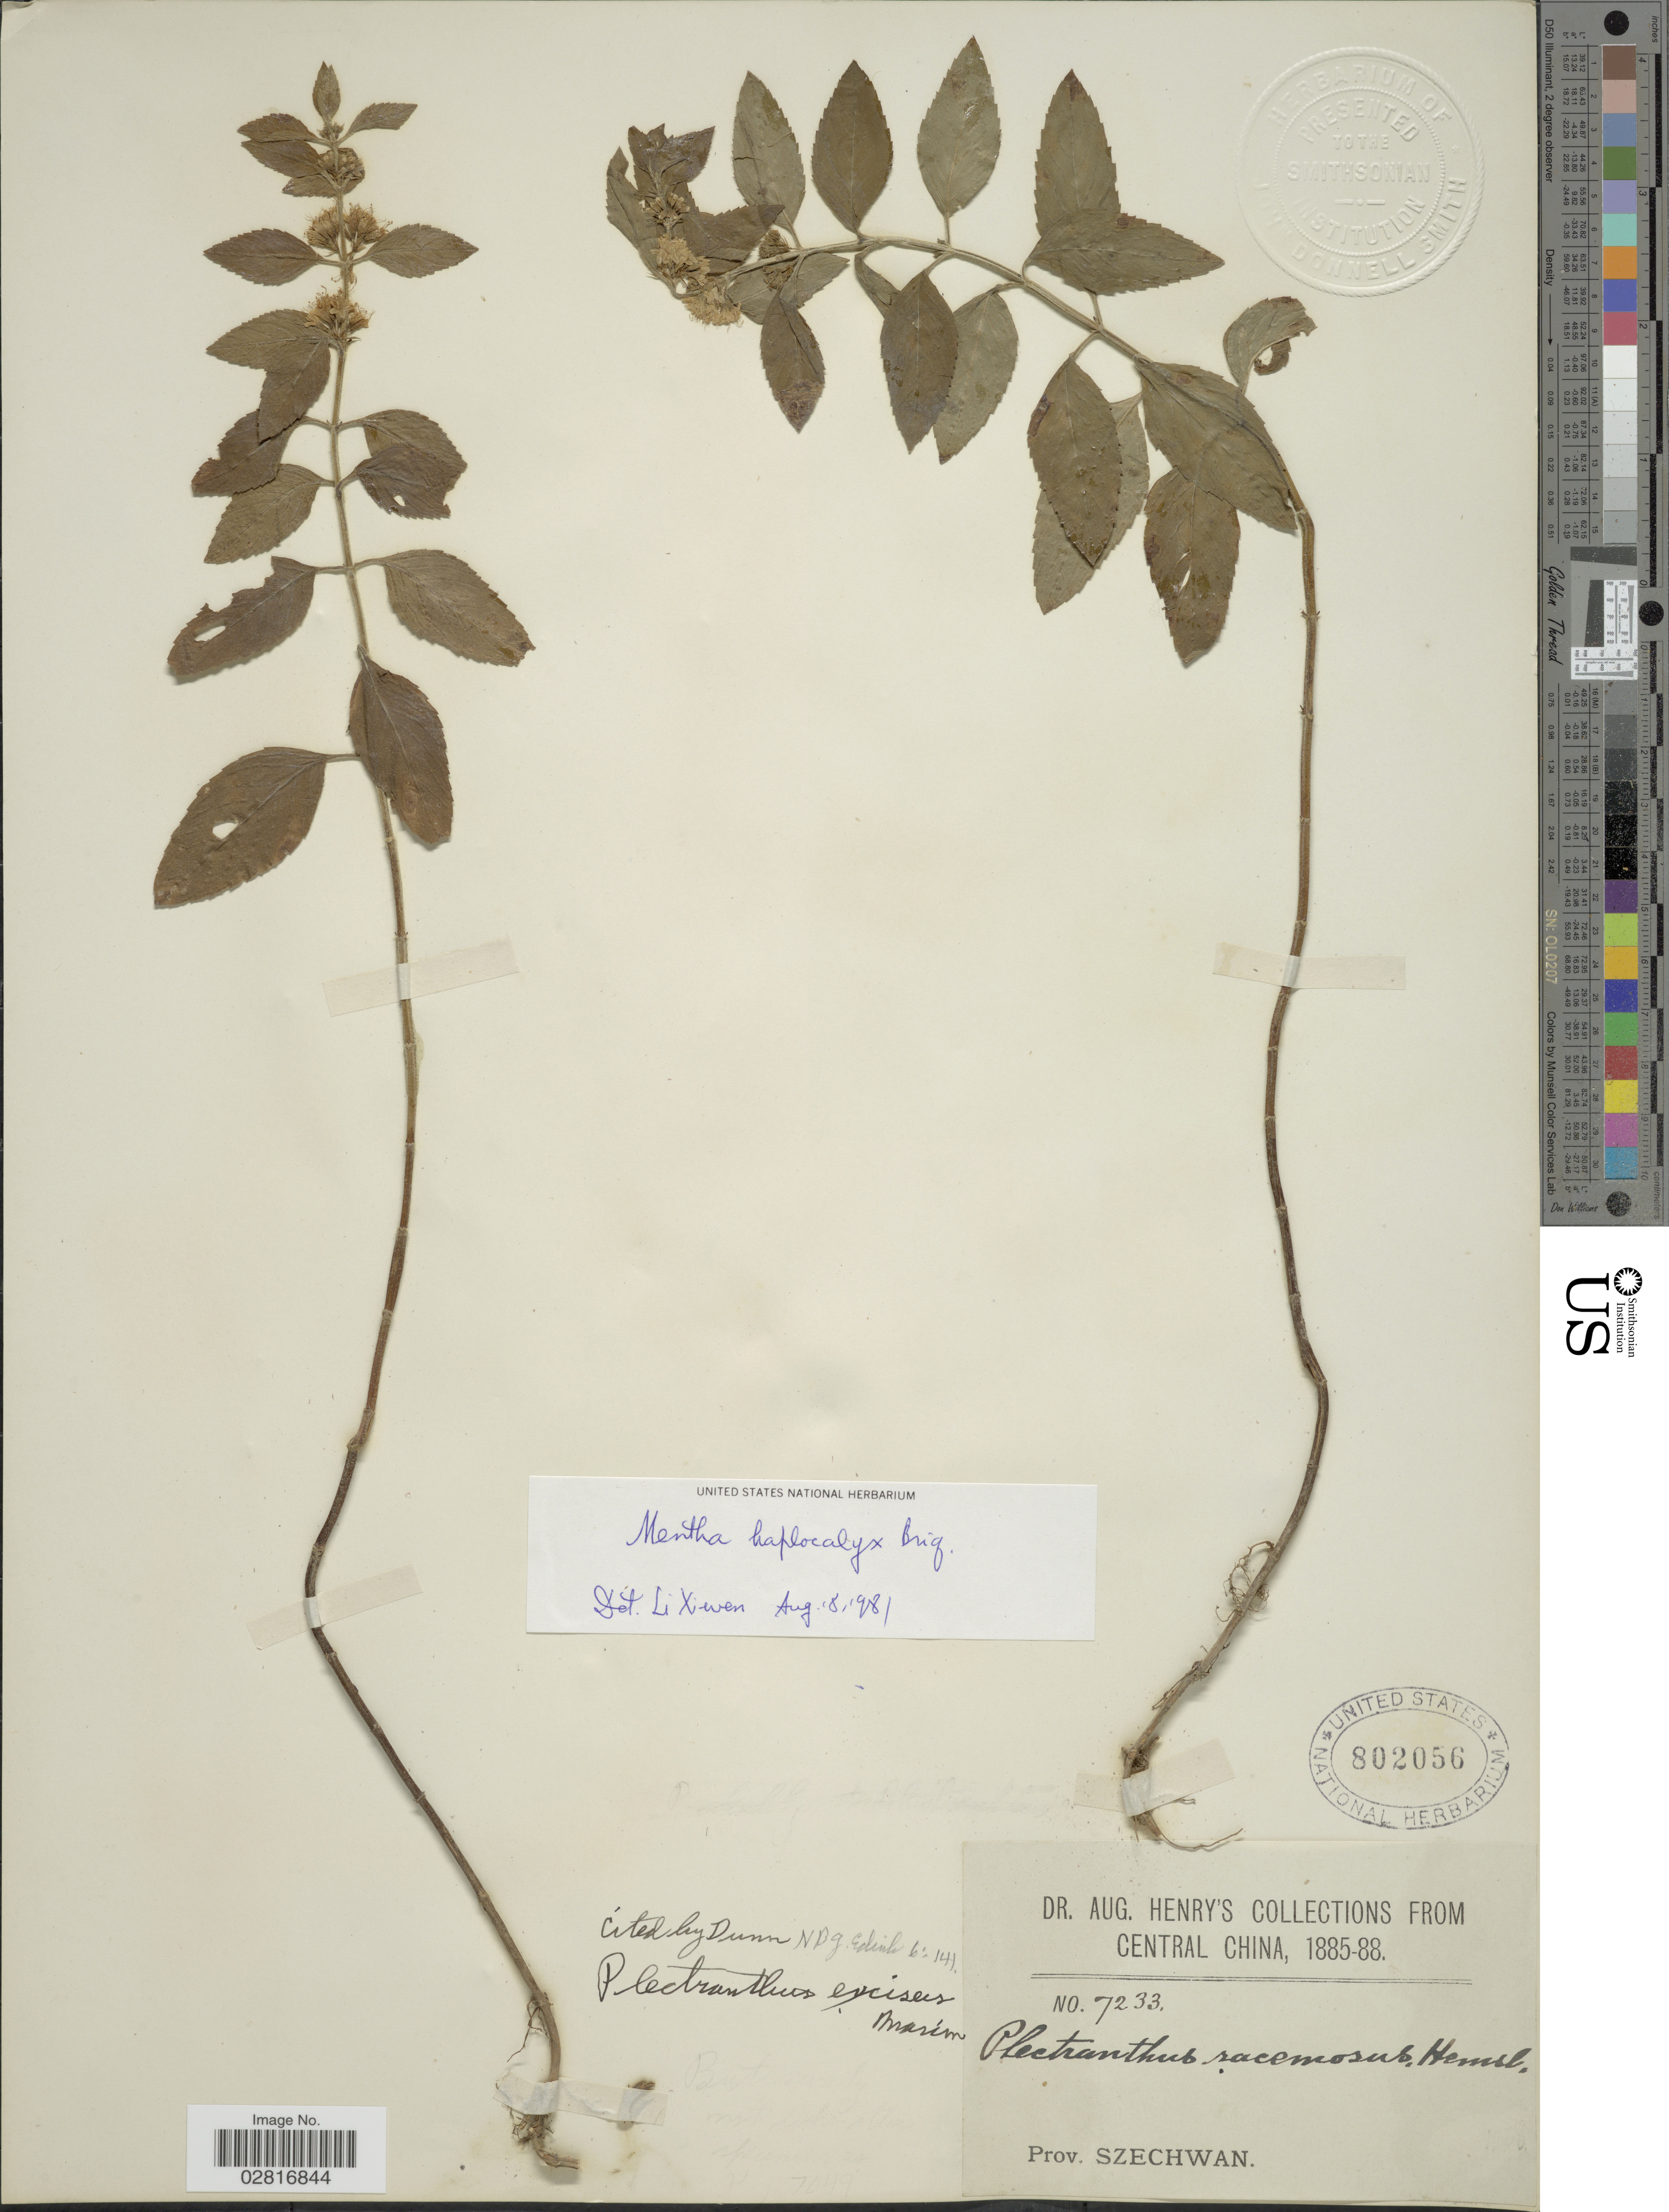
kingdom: Plantae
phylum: Tracheophyta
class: Magnoliopsida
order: Lamiales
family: Lamiaceae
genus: Mentha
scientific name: Mentha haplocalyx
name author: Briq.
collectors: A. Henry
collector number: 7233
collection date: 1885/1888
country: China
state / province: Sichuan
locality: Central China, Prov. Szechwan.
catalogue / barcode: US 802056